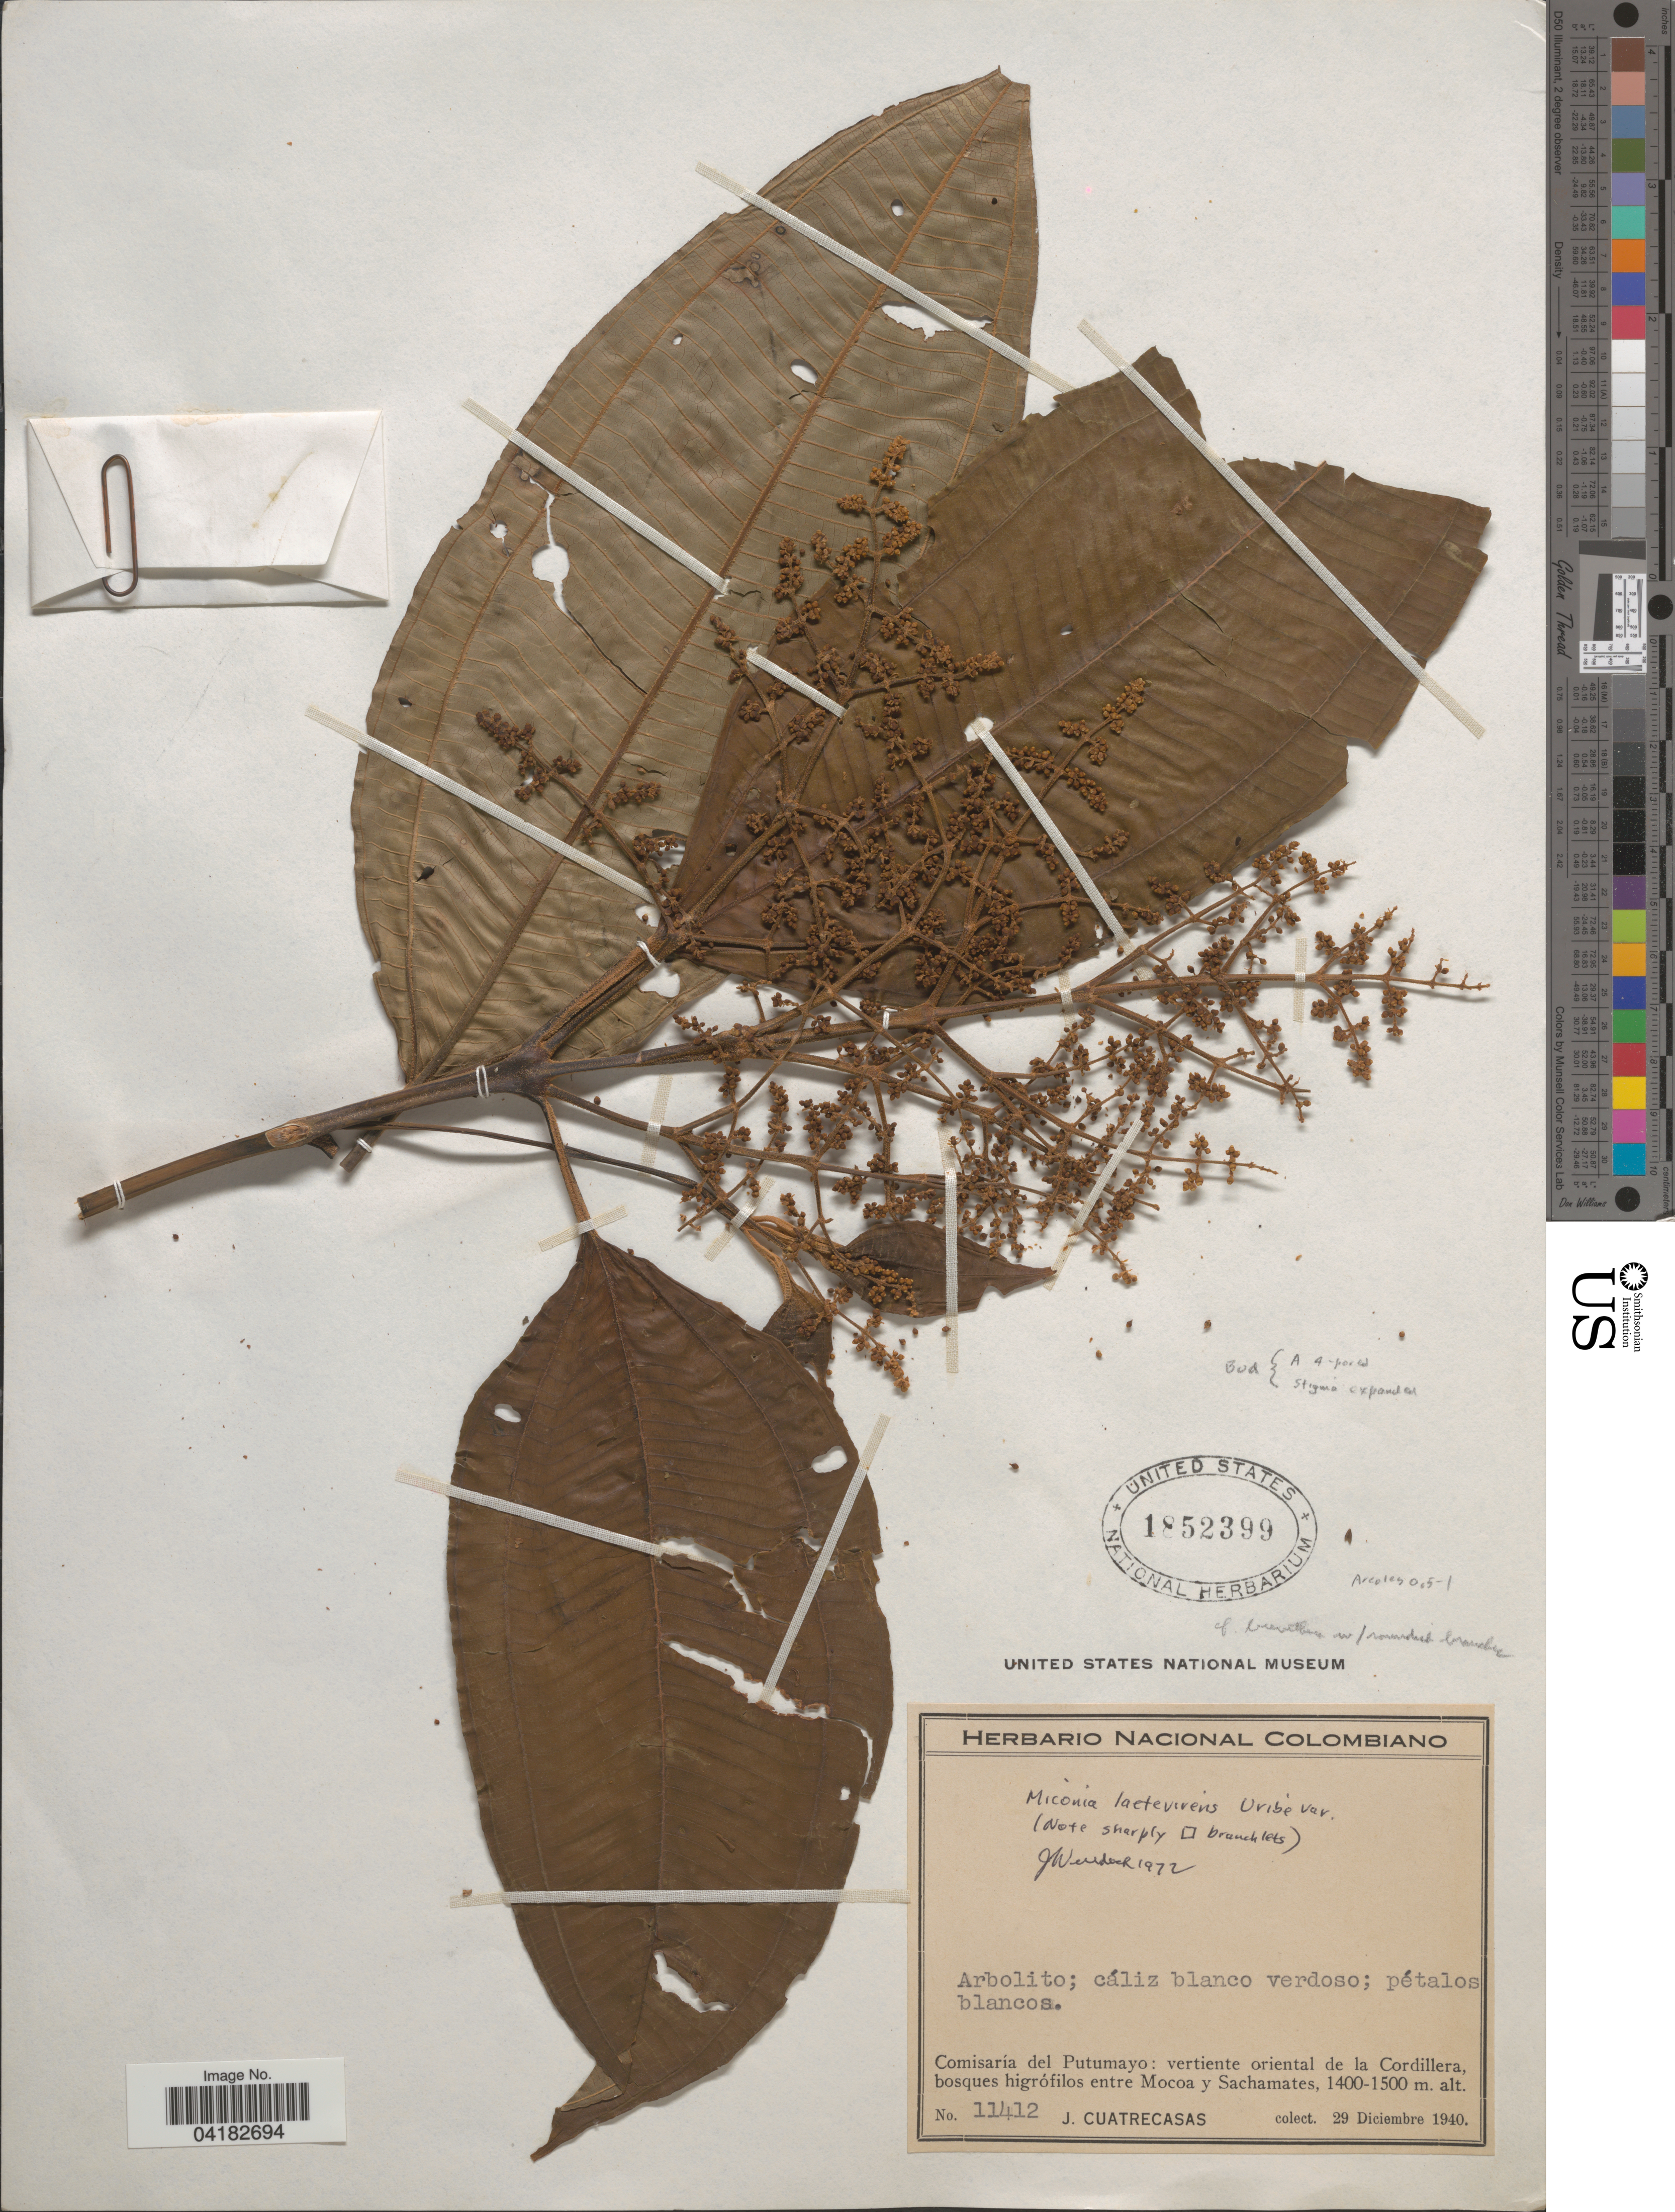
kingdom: Plantae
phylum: Tracheophyta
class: Magnoliopsida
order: Myrtales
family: Melastomataceae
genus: Miconia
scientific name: Miconia laetevirens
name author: L. Uribe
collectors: J. Cuatrecasas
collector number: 11412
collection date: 1940-12-29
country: Colombia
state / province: Putumayo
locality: Comisaría del Putumayo: vertiente oriental de la Cordillera, bosques higrófilos entre Mocoa y Sachametes.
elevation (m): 1400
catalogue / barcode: US 1852399